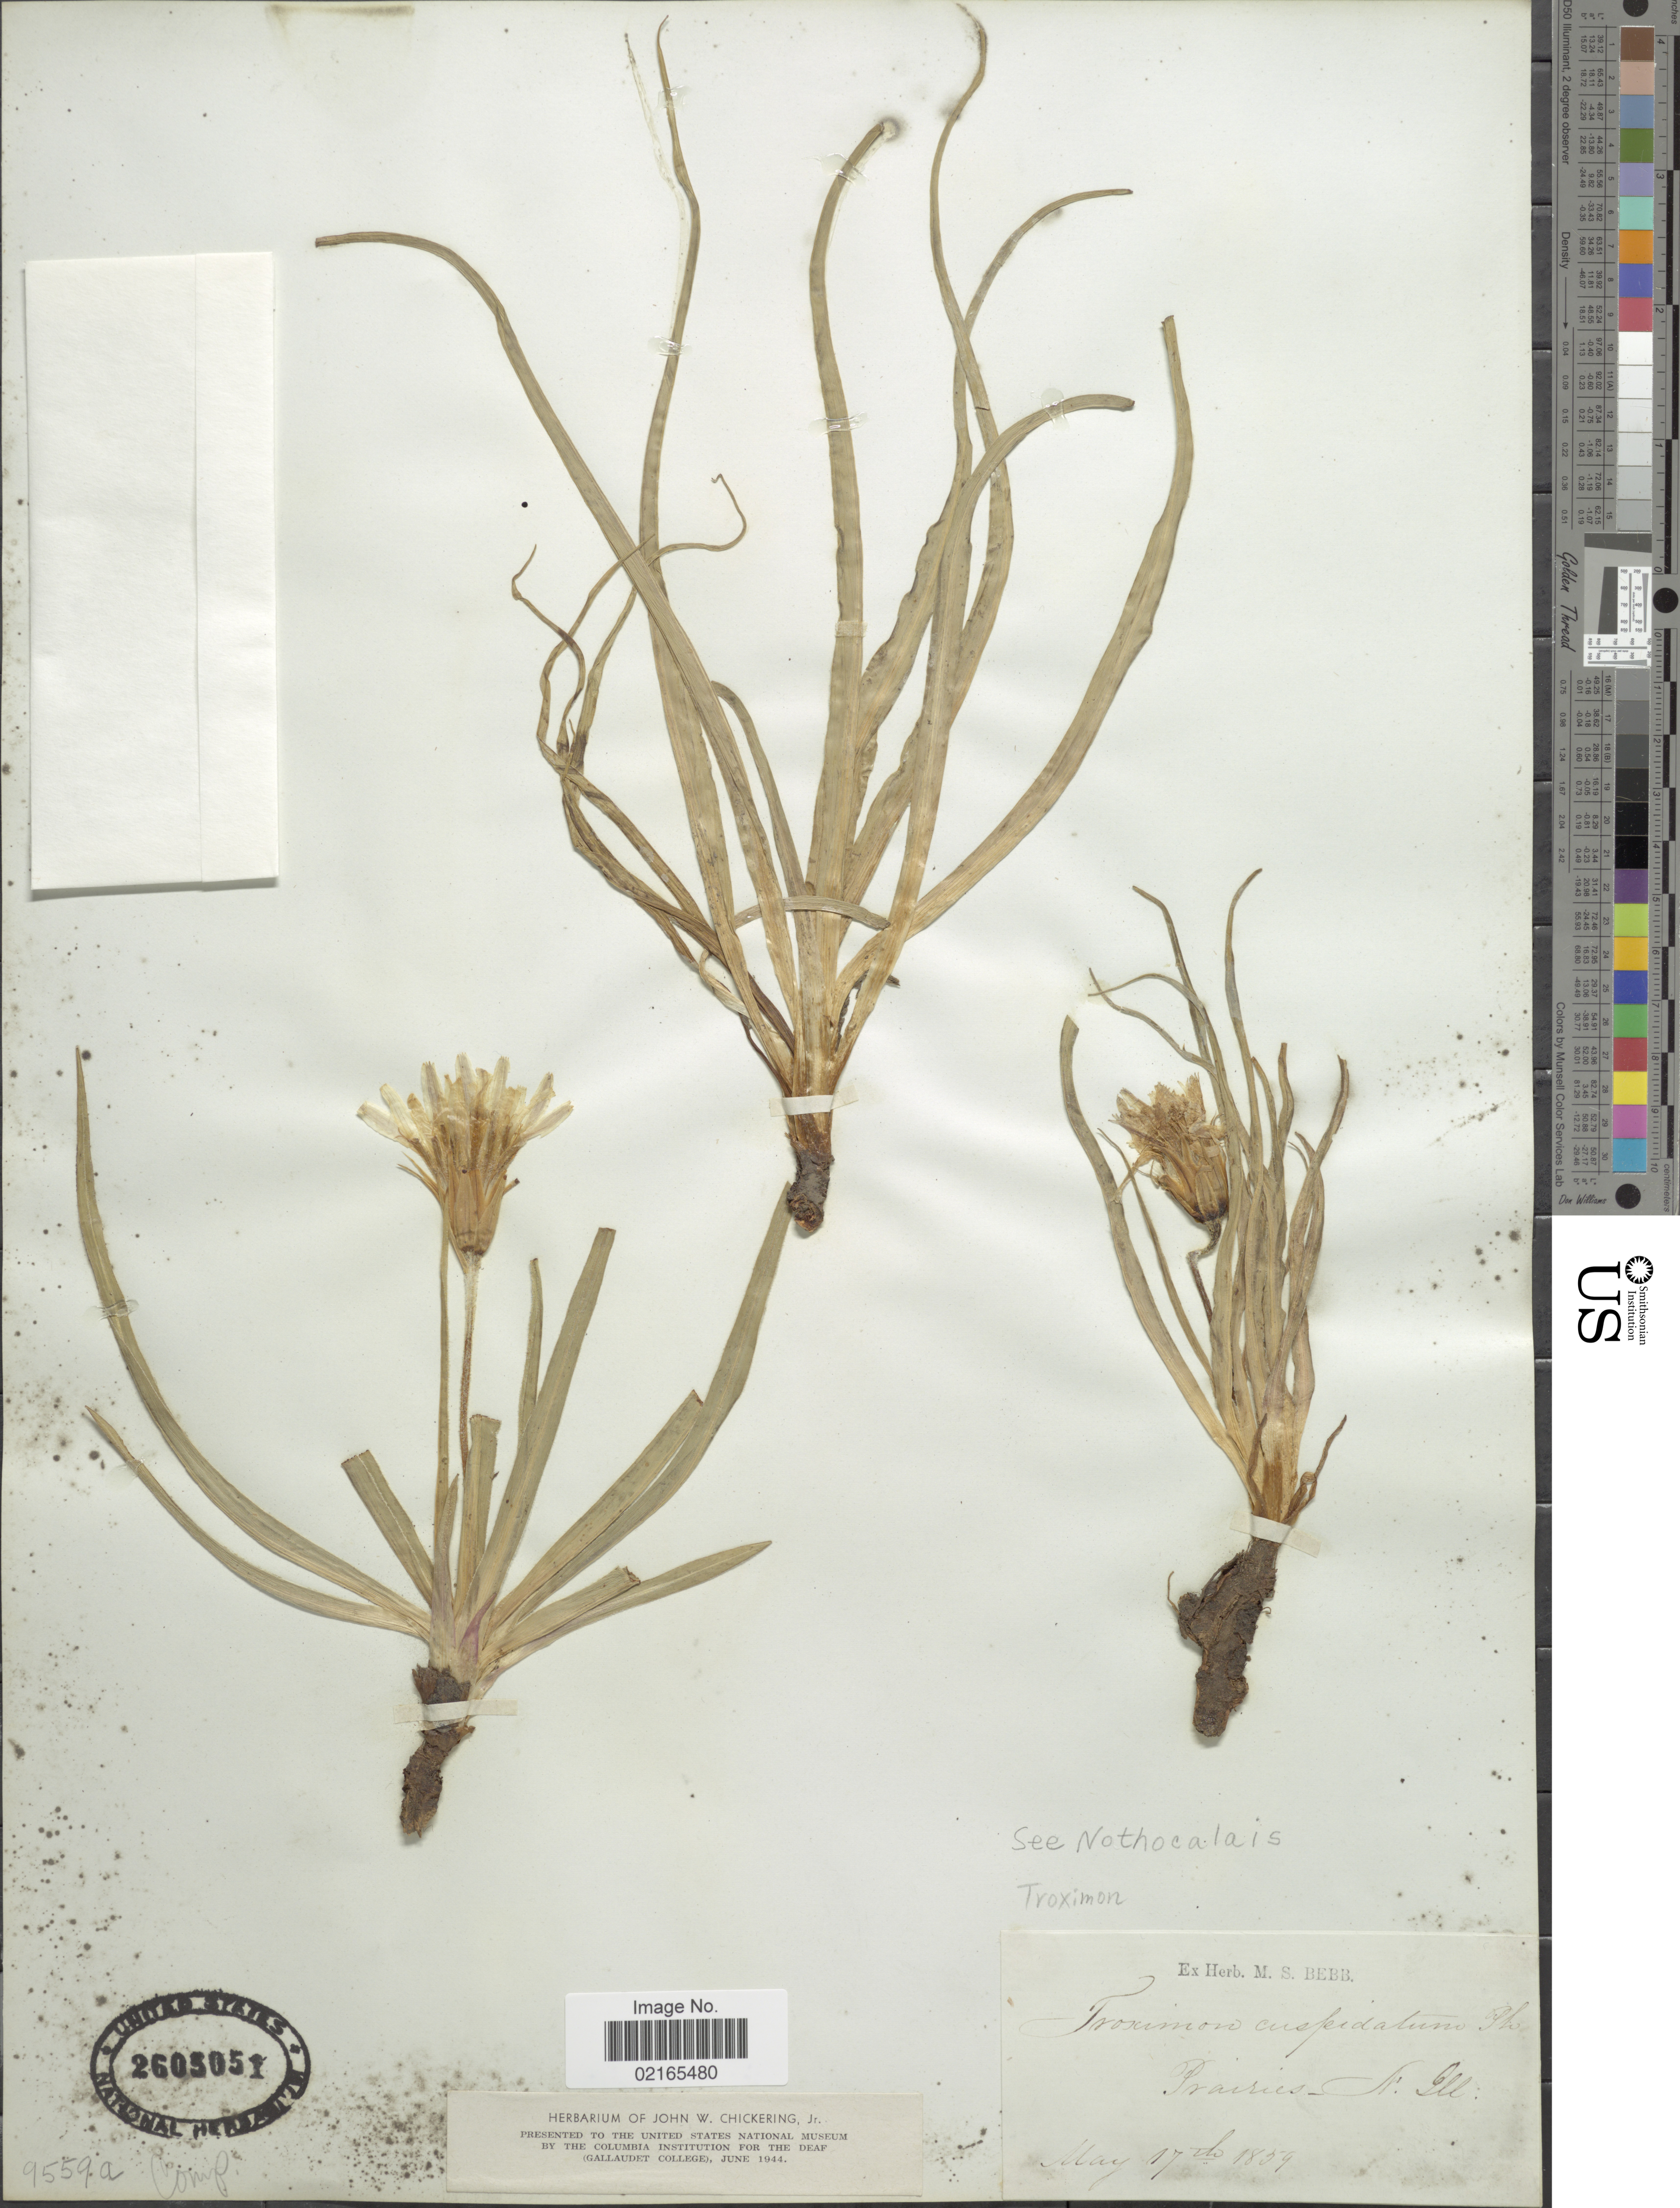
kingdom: Plantae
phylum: Tracheophyta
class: Magnoliopsida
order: Asterales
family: Asteraceae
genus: Nothocalais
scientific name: Nothocalais cuspidata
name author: (Pursh) Greene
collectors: ex Herb. M. S. Bebb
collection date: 1859-05-17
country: United States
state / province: Illinois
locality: Prairies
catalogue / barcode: US 2605051